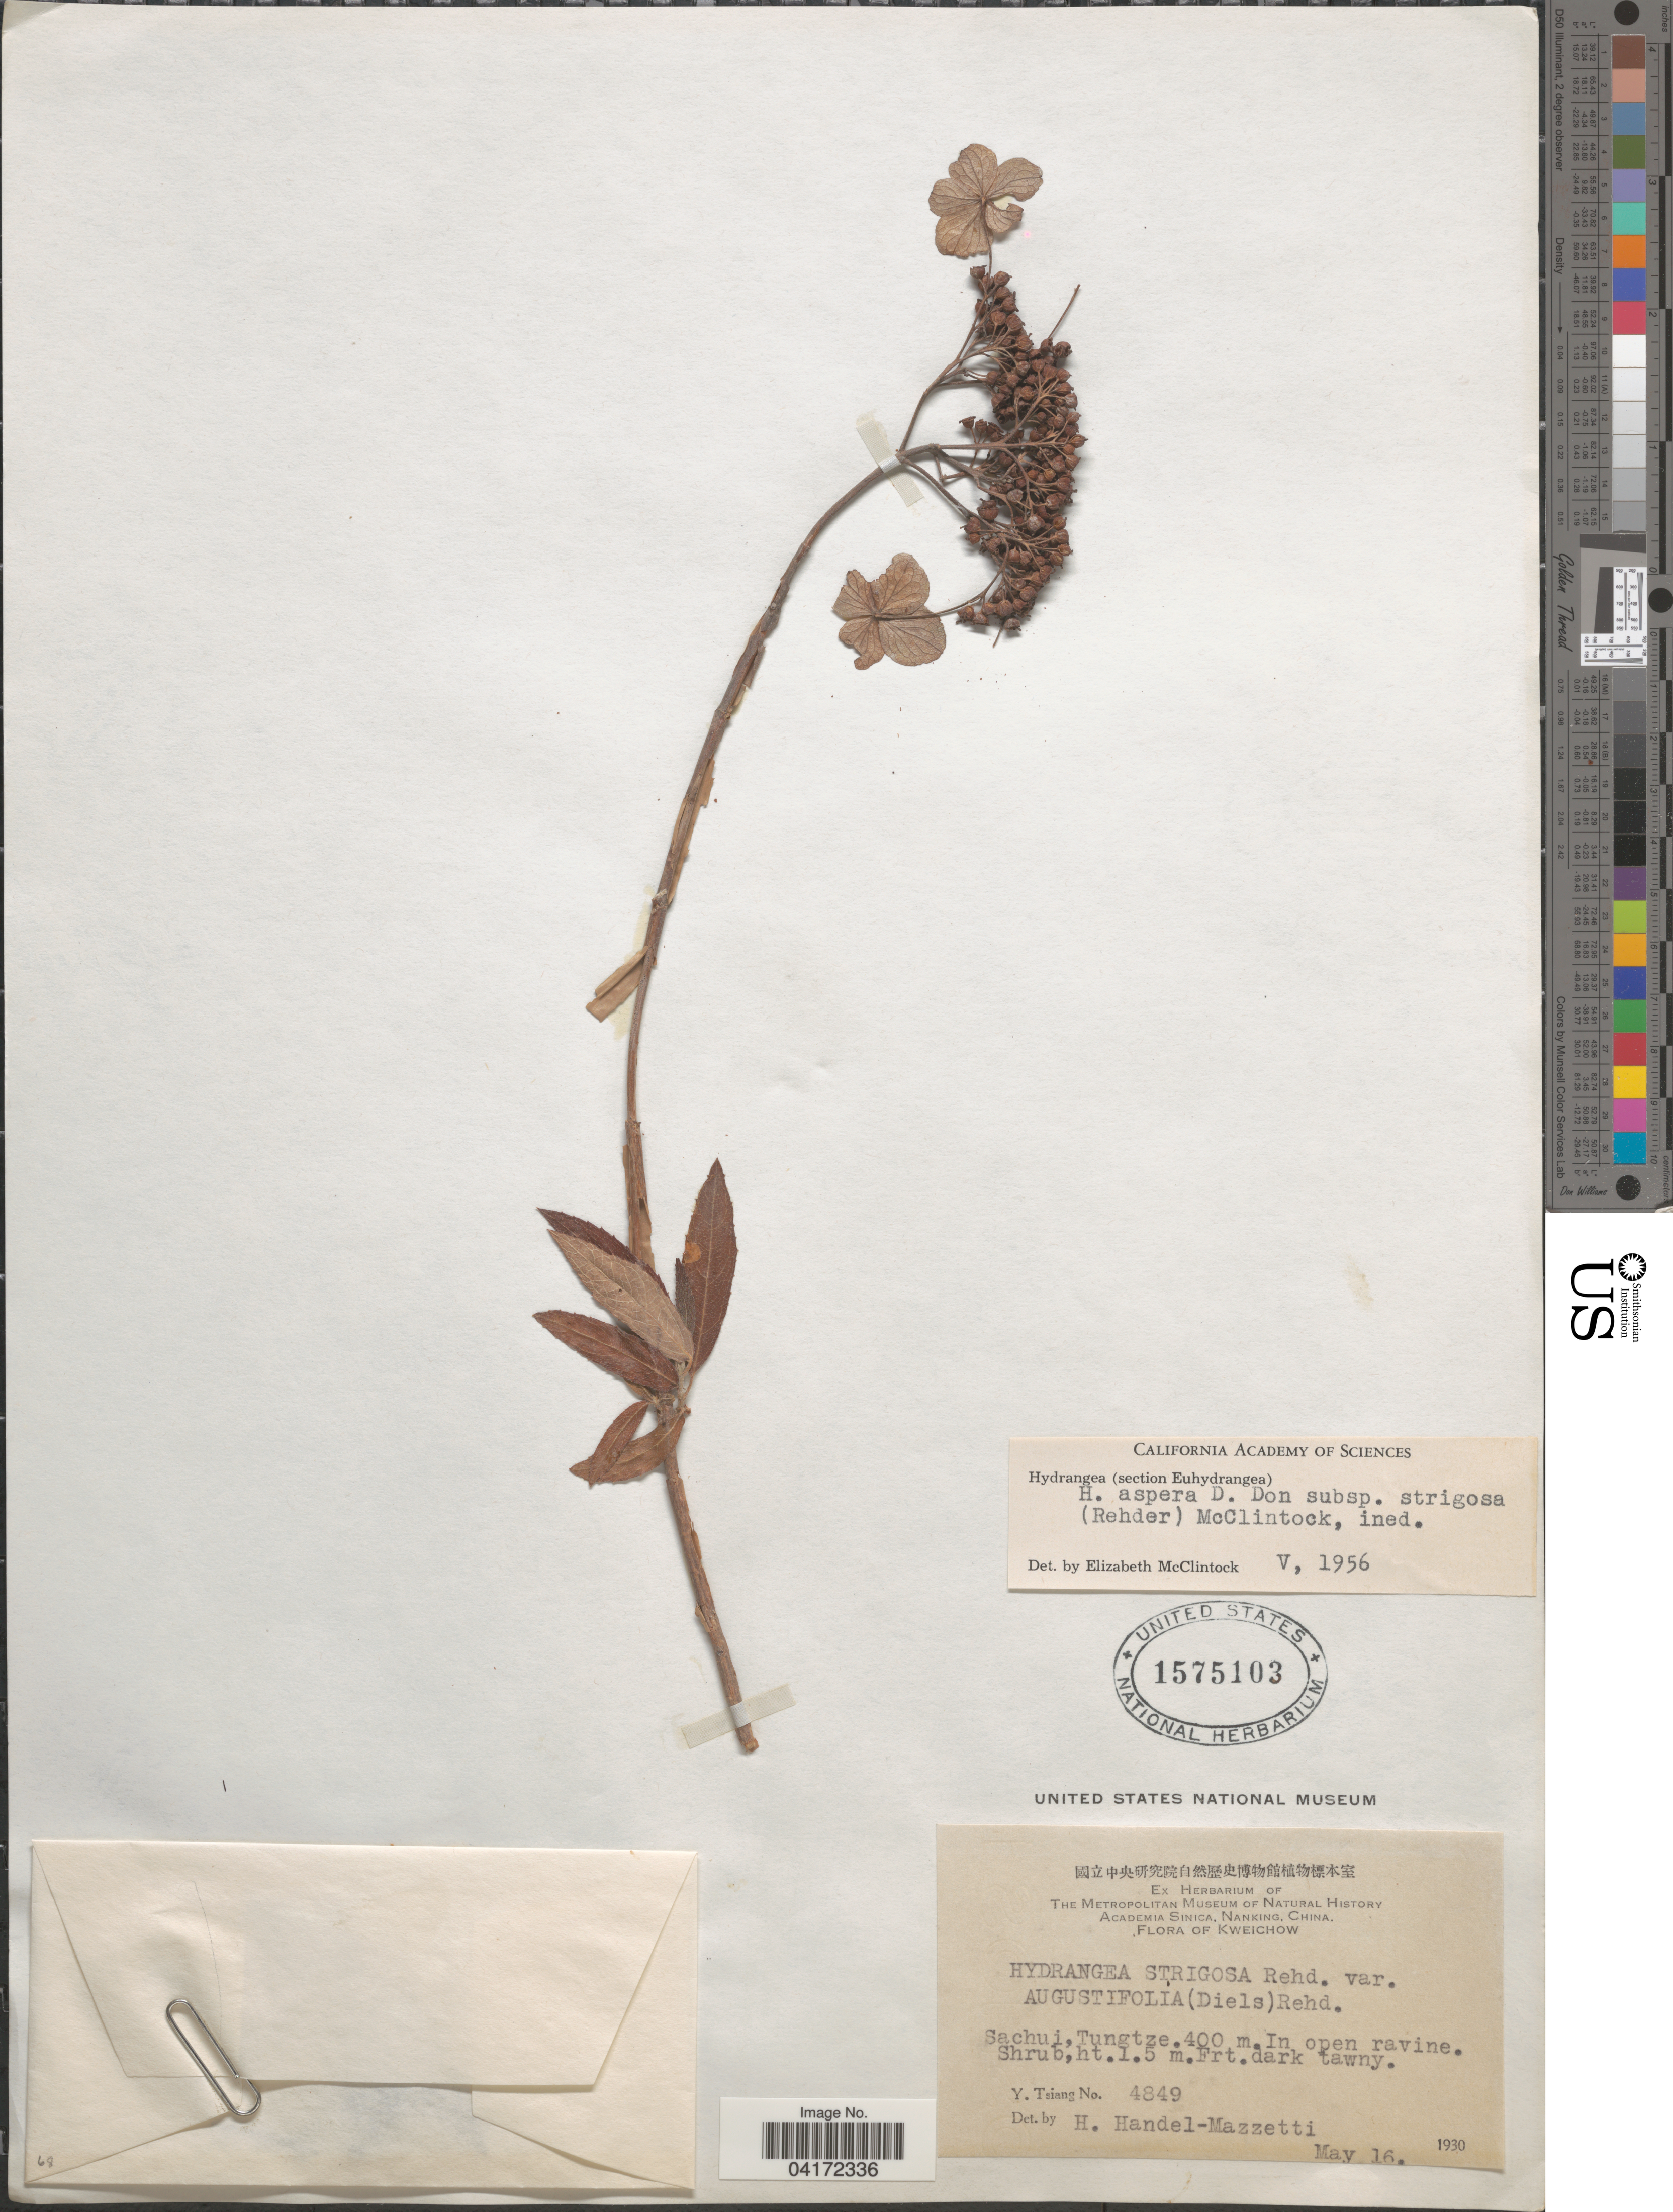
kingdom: Plantae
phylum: Tracheophyta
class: Magnoliopsida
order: Cornales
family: Hydrangeaceae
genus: Hydrangea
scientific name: Hydrangea aspera subsp. strigosa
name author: (Rehder) E. M. McClint.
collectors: Y. Tsiang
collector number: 4849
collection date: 1930-05-16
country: China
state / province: Guizhou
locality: Kweichow. Sachui, Tungtze.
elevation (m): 400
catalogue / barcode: US 1575103